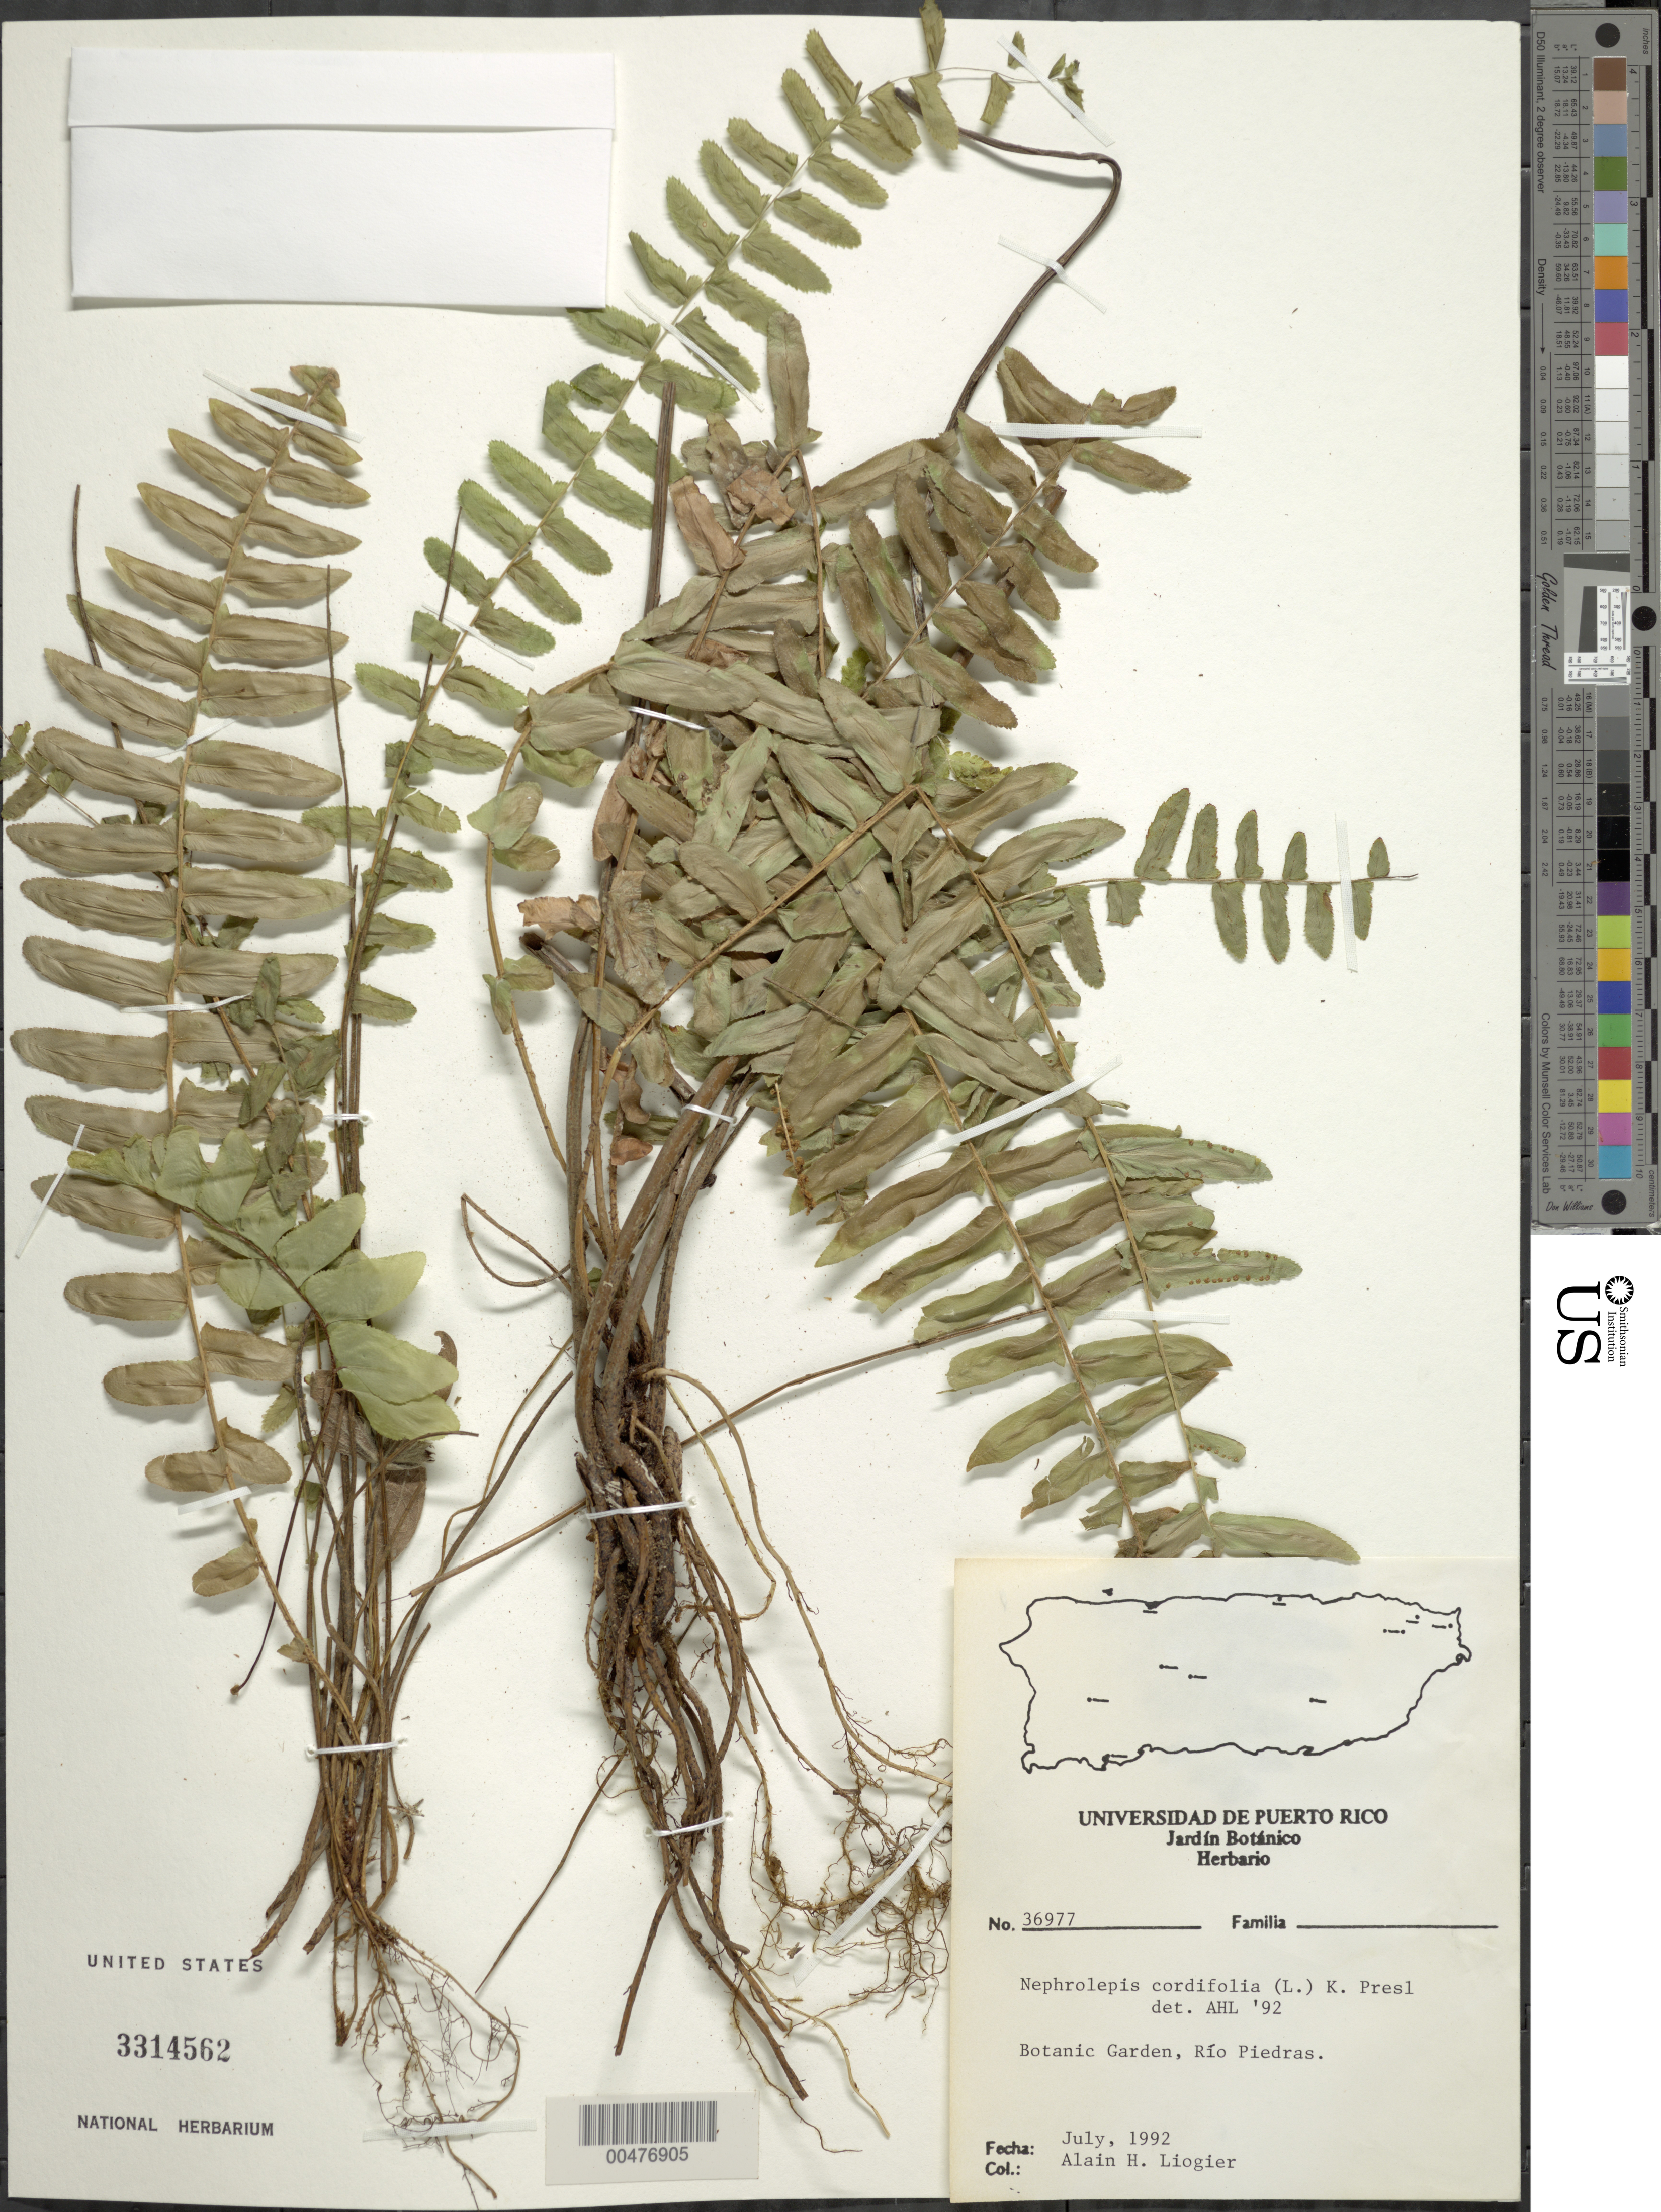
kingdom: Plantae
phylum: Tracheophyta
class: Polypodiopsida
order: Polypodiales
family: Nephrolepidaceae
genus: Nephrolepis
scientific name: Nephrolepis cordifolia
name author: (L.) C. Presl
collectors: A. H. Liogier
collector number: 36977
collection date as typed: Jul 1992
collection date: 1992-07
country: Puerto Rico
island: Greater Antilles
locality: Río Piedras: Botanic Garden.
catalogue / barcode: US 3314562